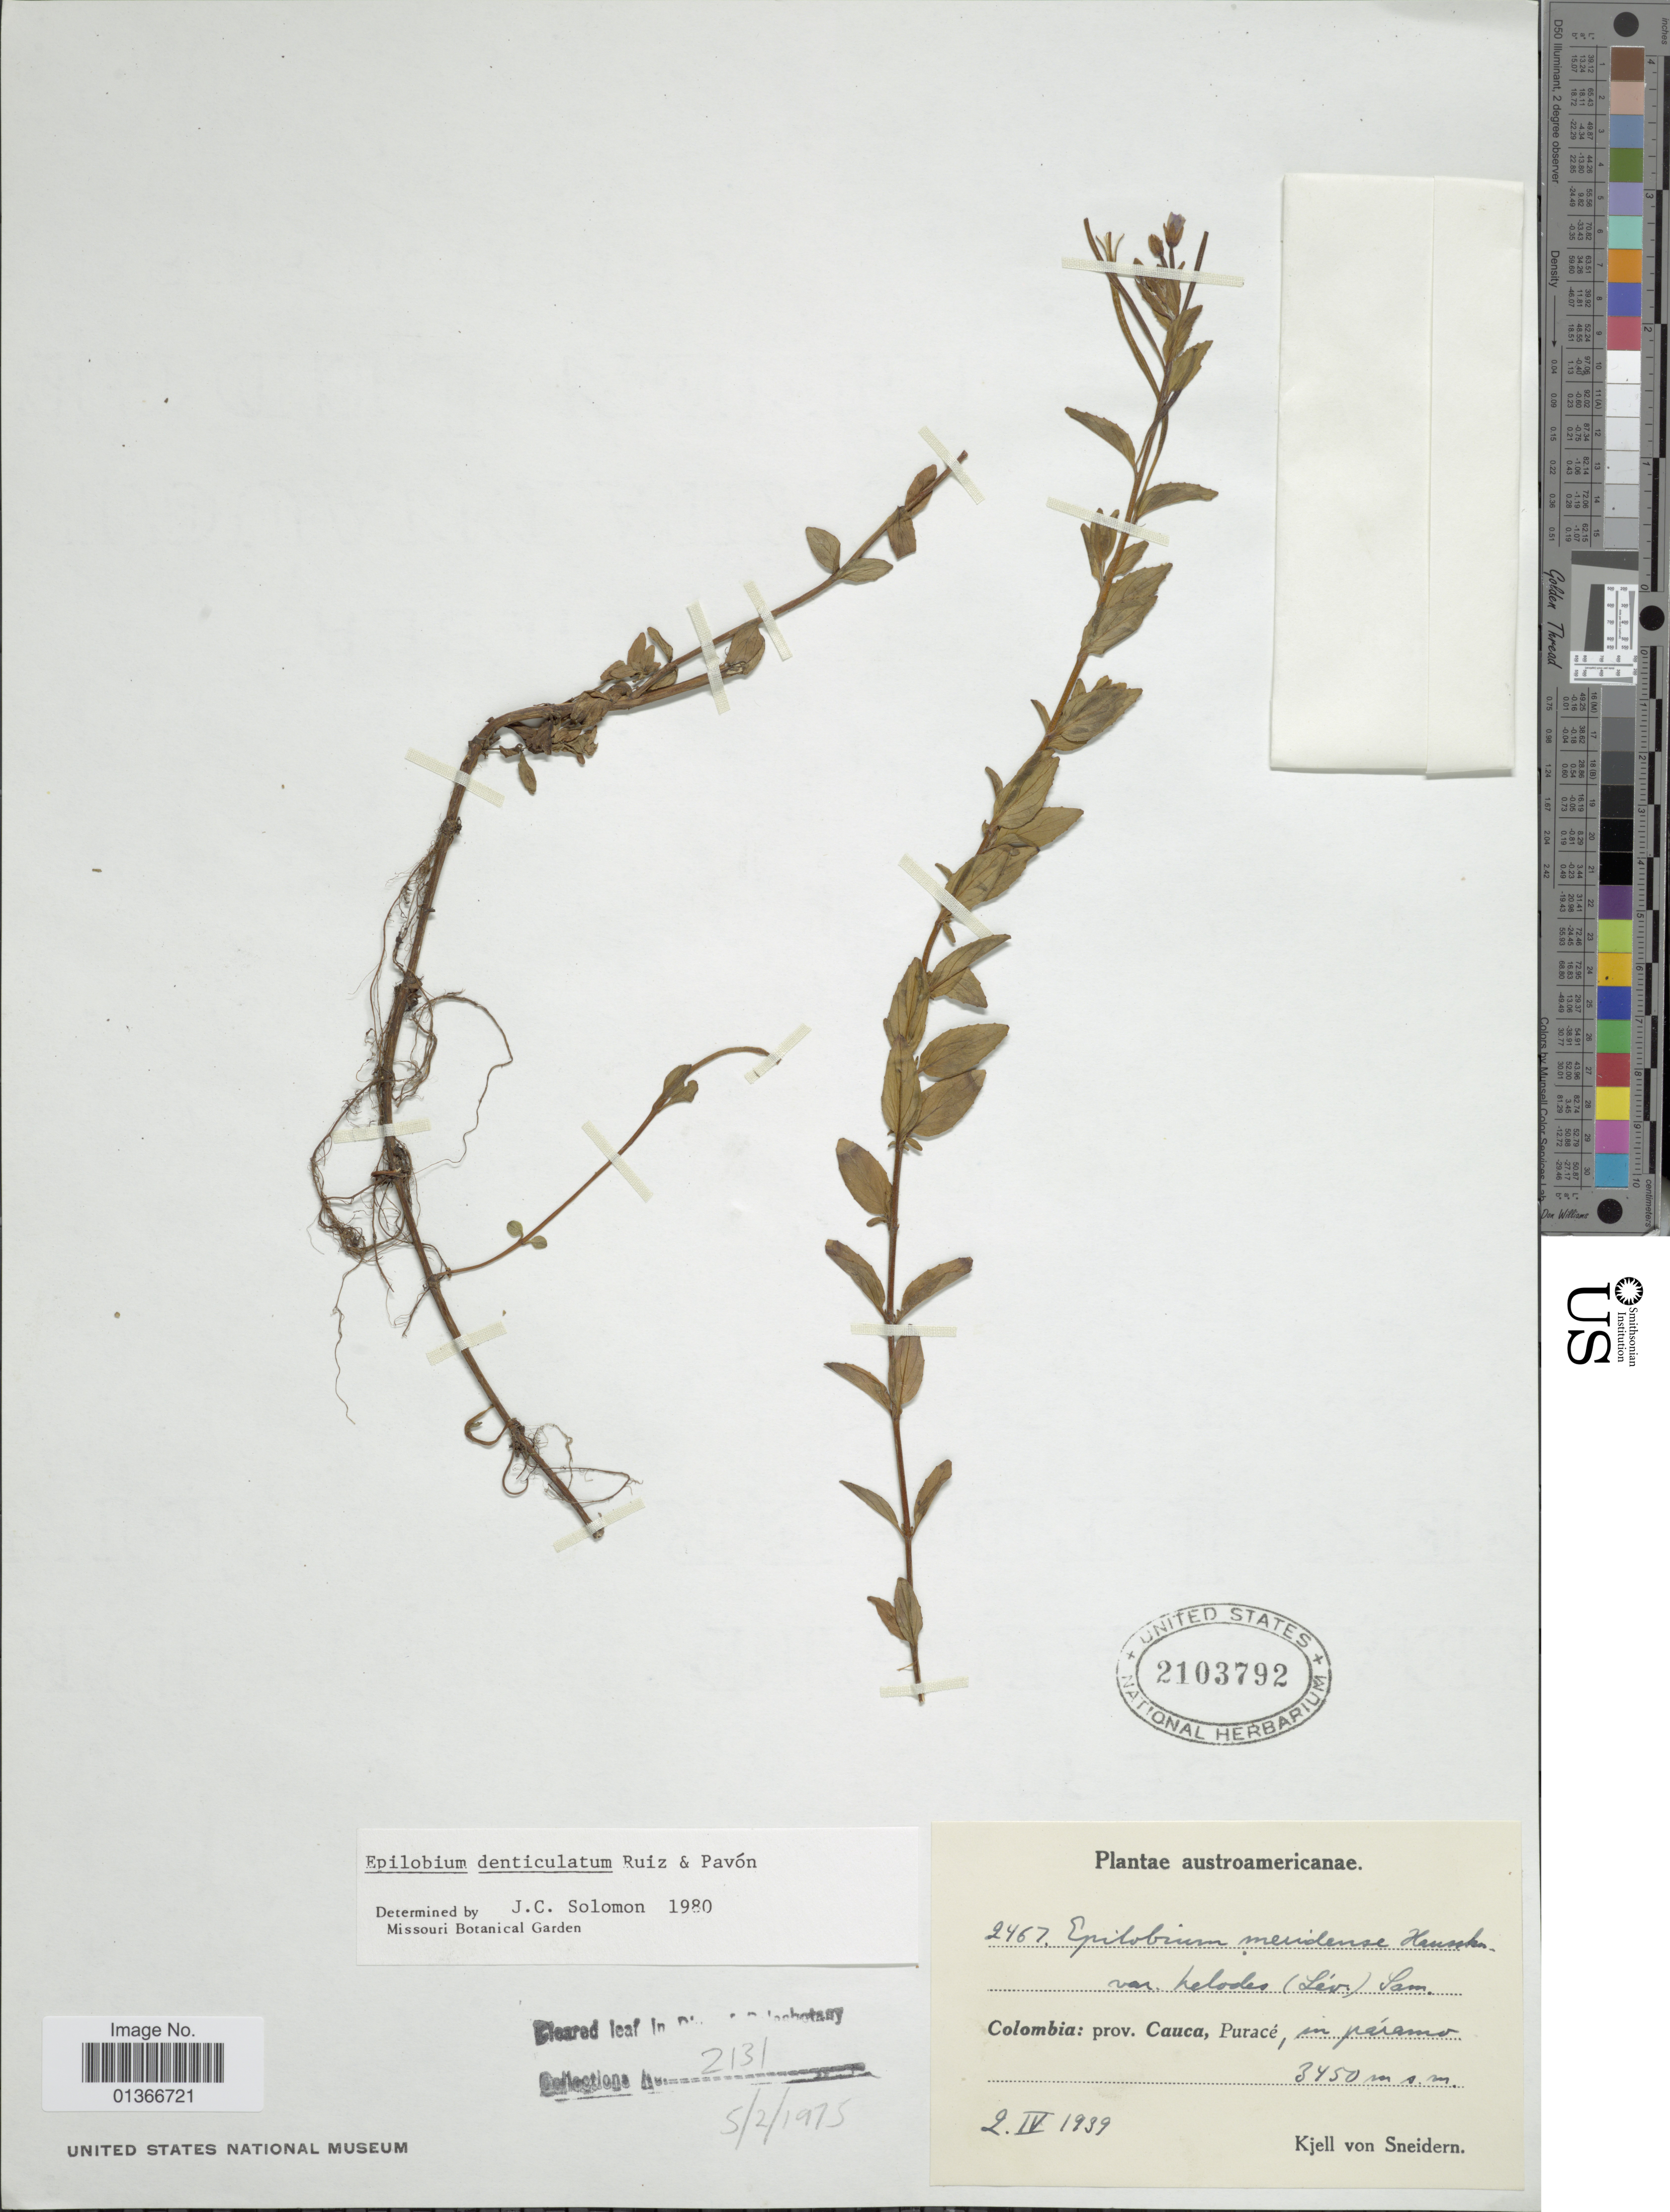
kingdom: Plantae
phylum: Tracheophyta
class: Magnoliopsida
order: Myrtales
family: Onagraceae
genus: Epilobium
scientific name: Epilobium denticulatum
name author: Ruiz & Pav.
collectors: K. von Sneidern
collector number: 2467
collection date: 1939-04-02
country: Colombia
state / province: Cauca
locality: Puracé, in páramo.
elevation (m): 3450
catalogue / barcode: US 2103792